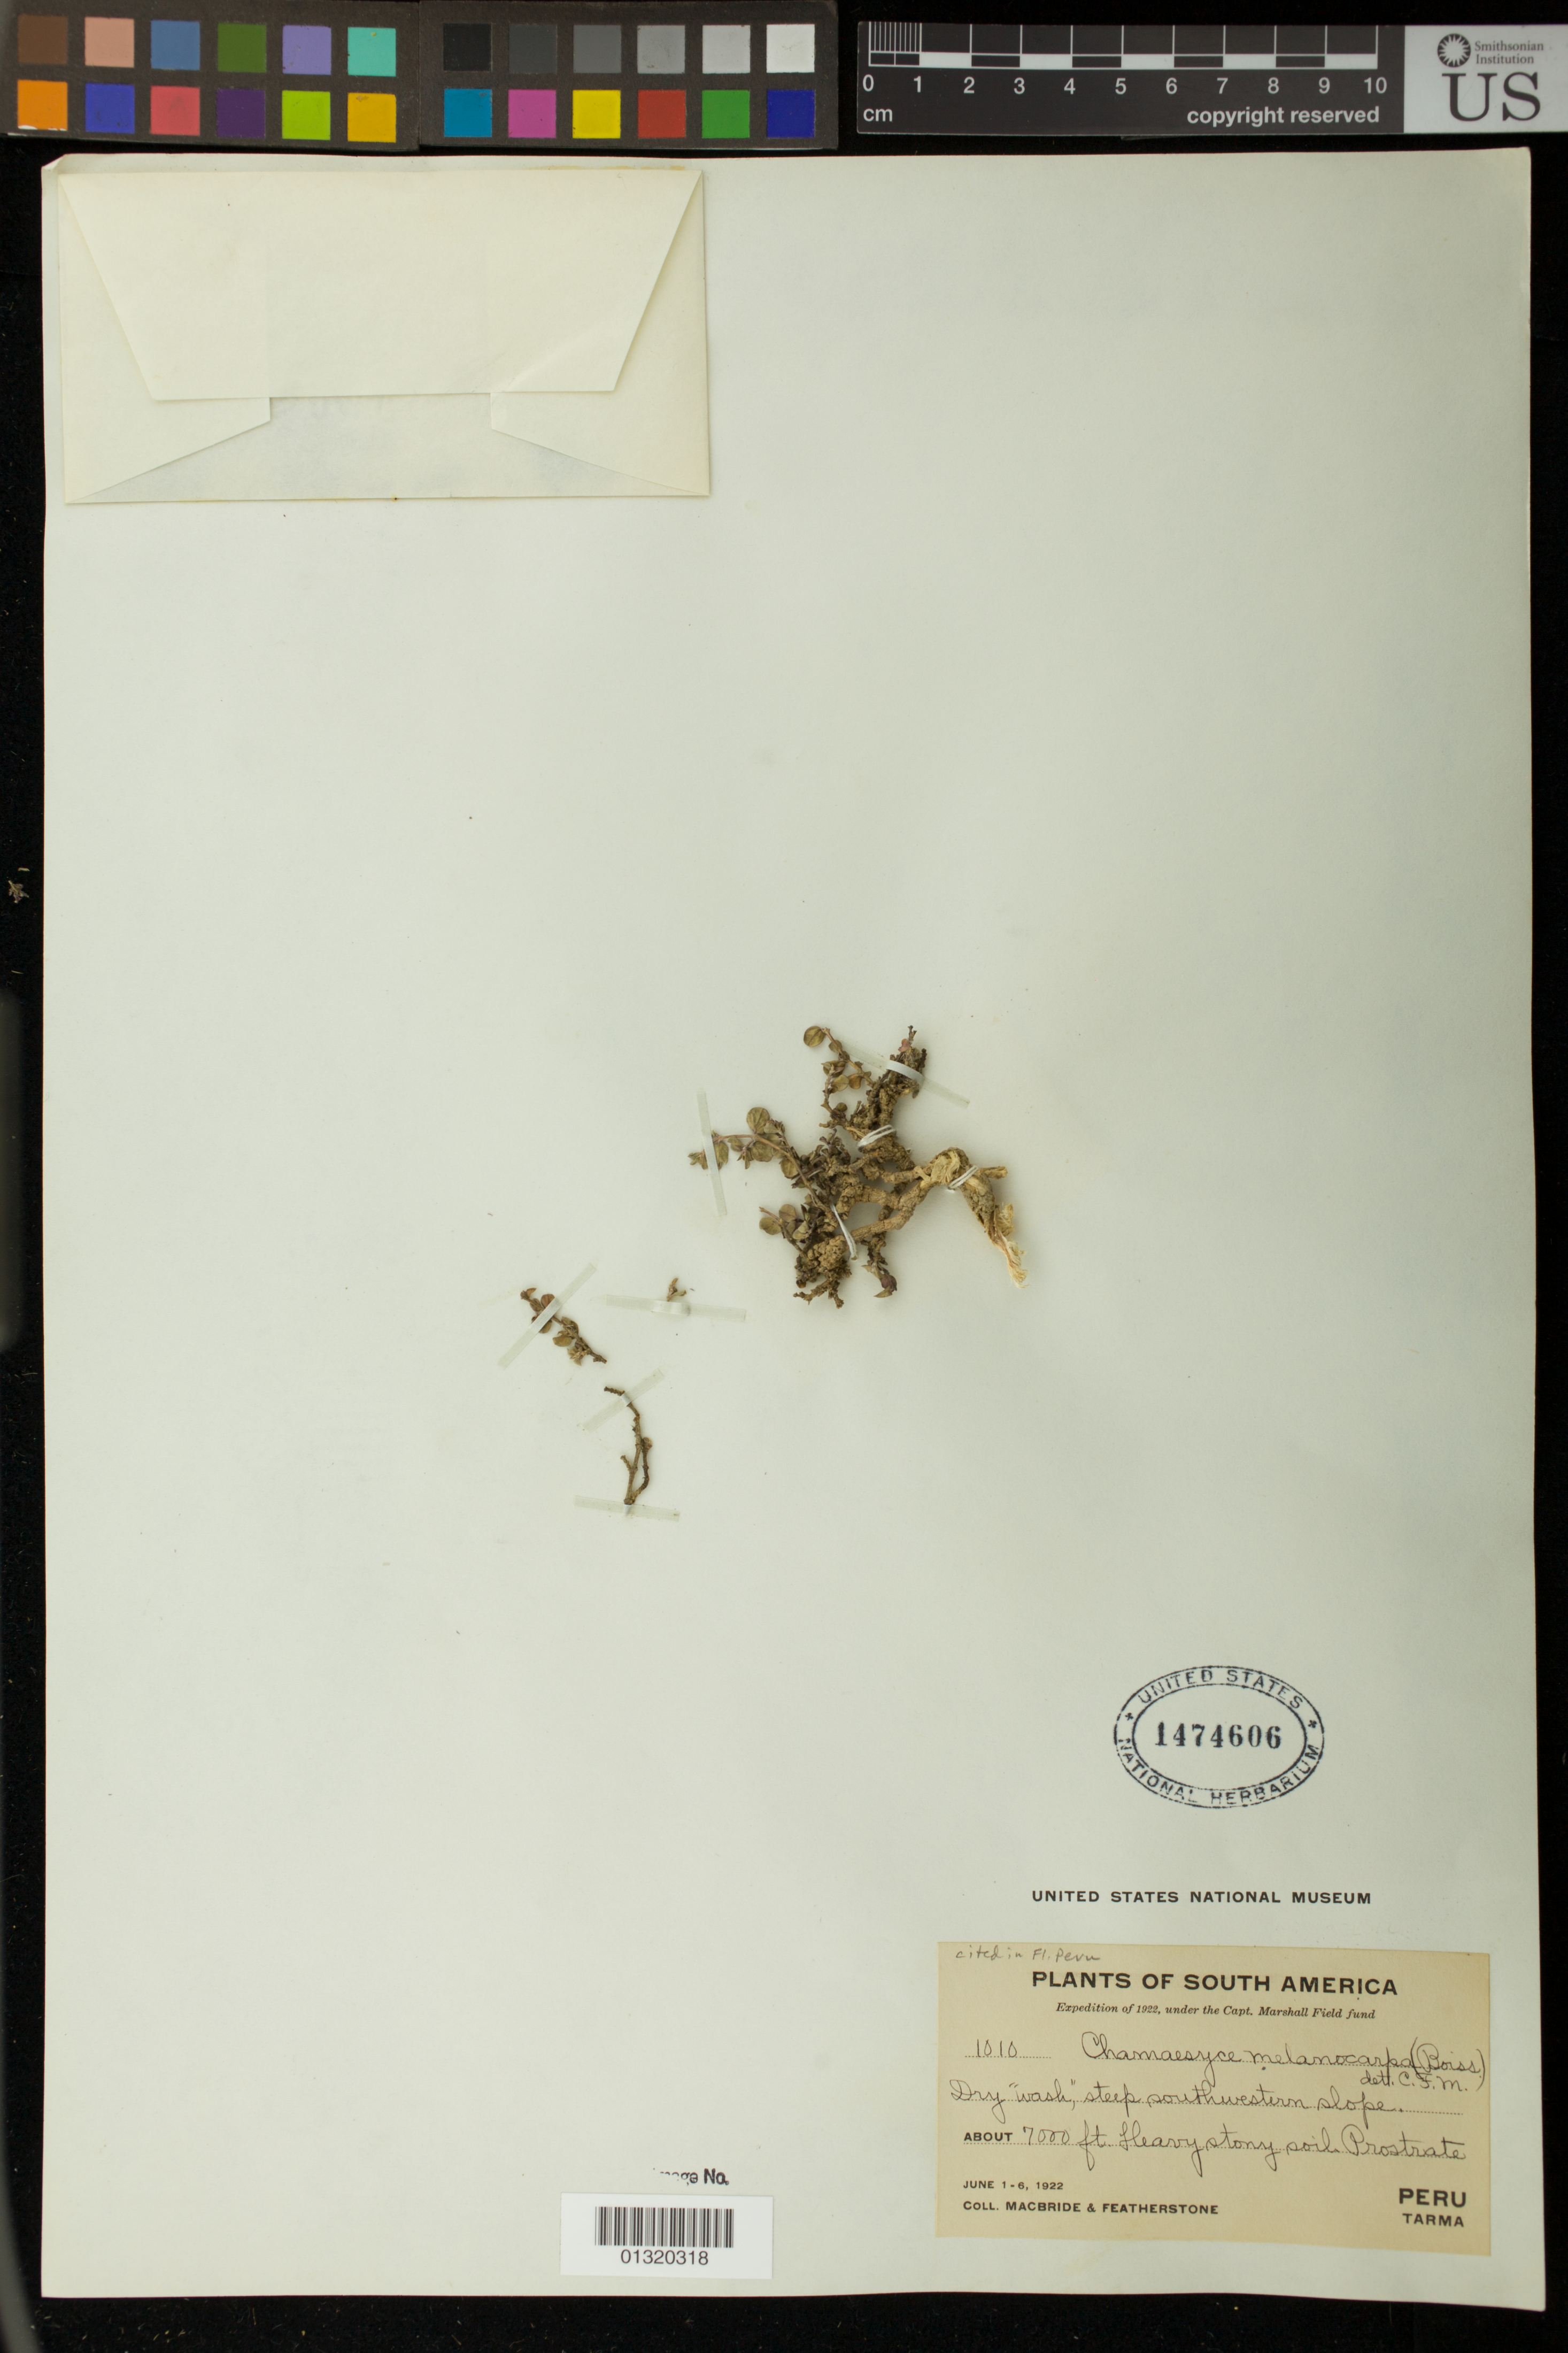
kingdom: Plantae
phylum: Tracheophyta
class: Magnoliopsida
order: Malpighiales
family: Euphorbiaceae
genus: Euphorbia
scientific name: Euphorbia melanocarpa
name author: Boiss.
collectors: J. F. Macbride & W. Featherstone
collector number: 1010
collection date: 1922-06-01/1922-06-06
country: Peru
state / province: Junín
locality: Tarma, southwestern slope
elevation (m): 2134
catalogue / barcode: US 1474606